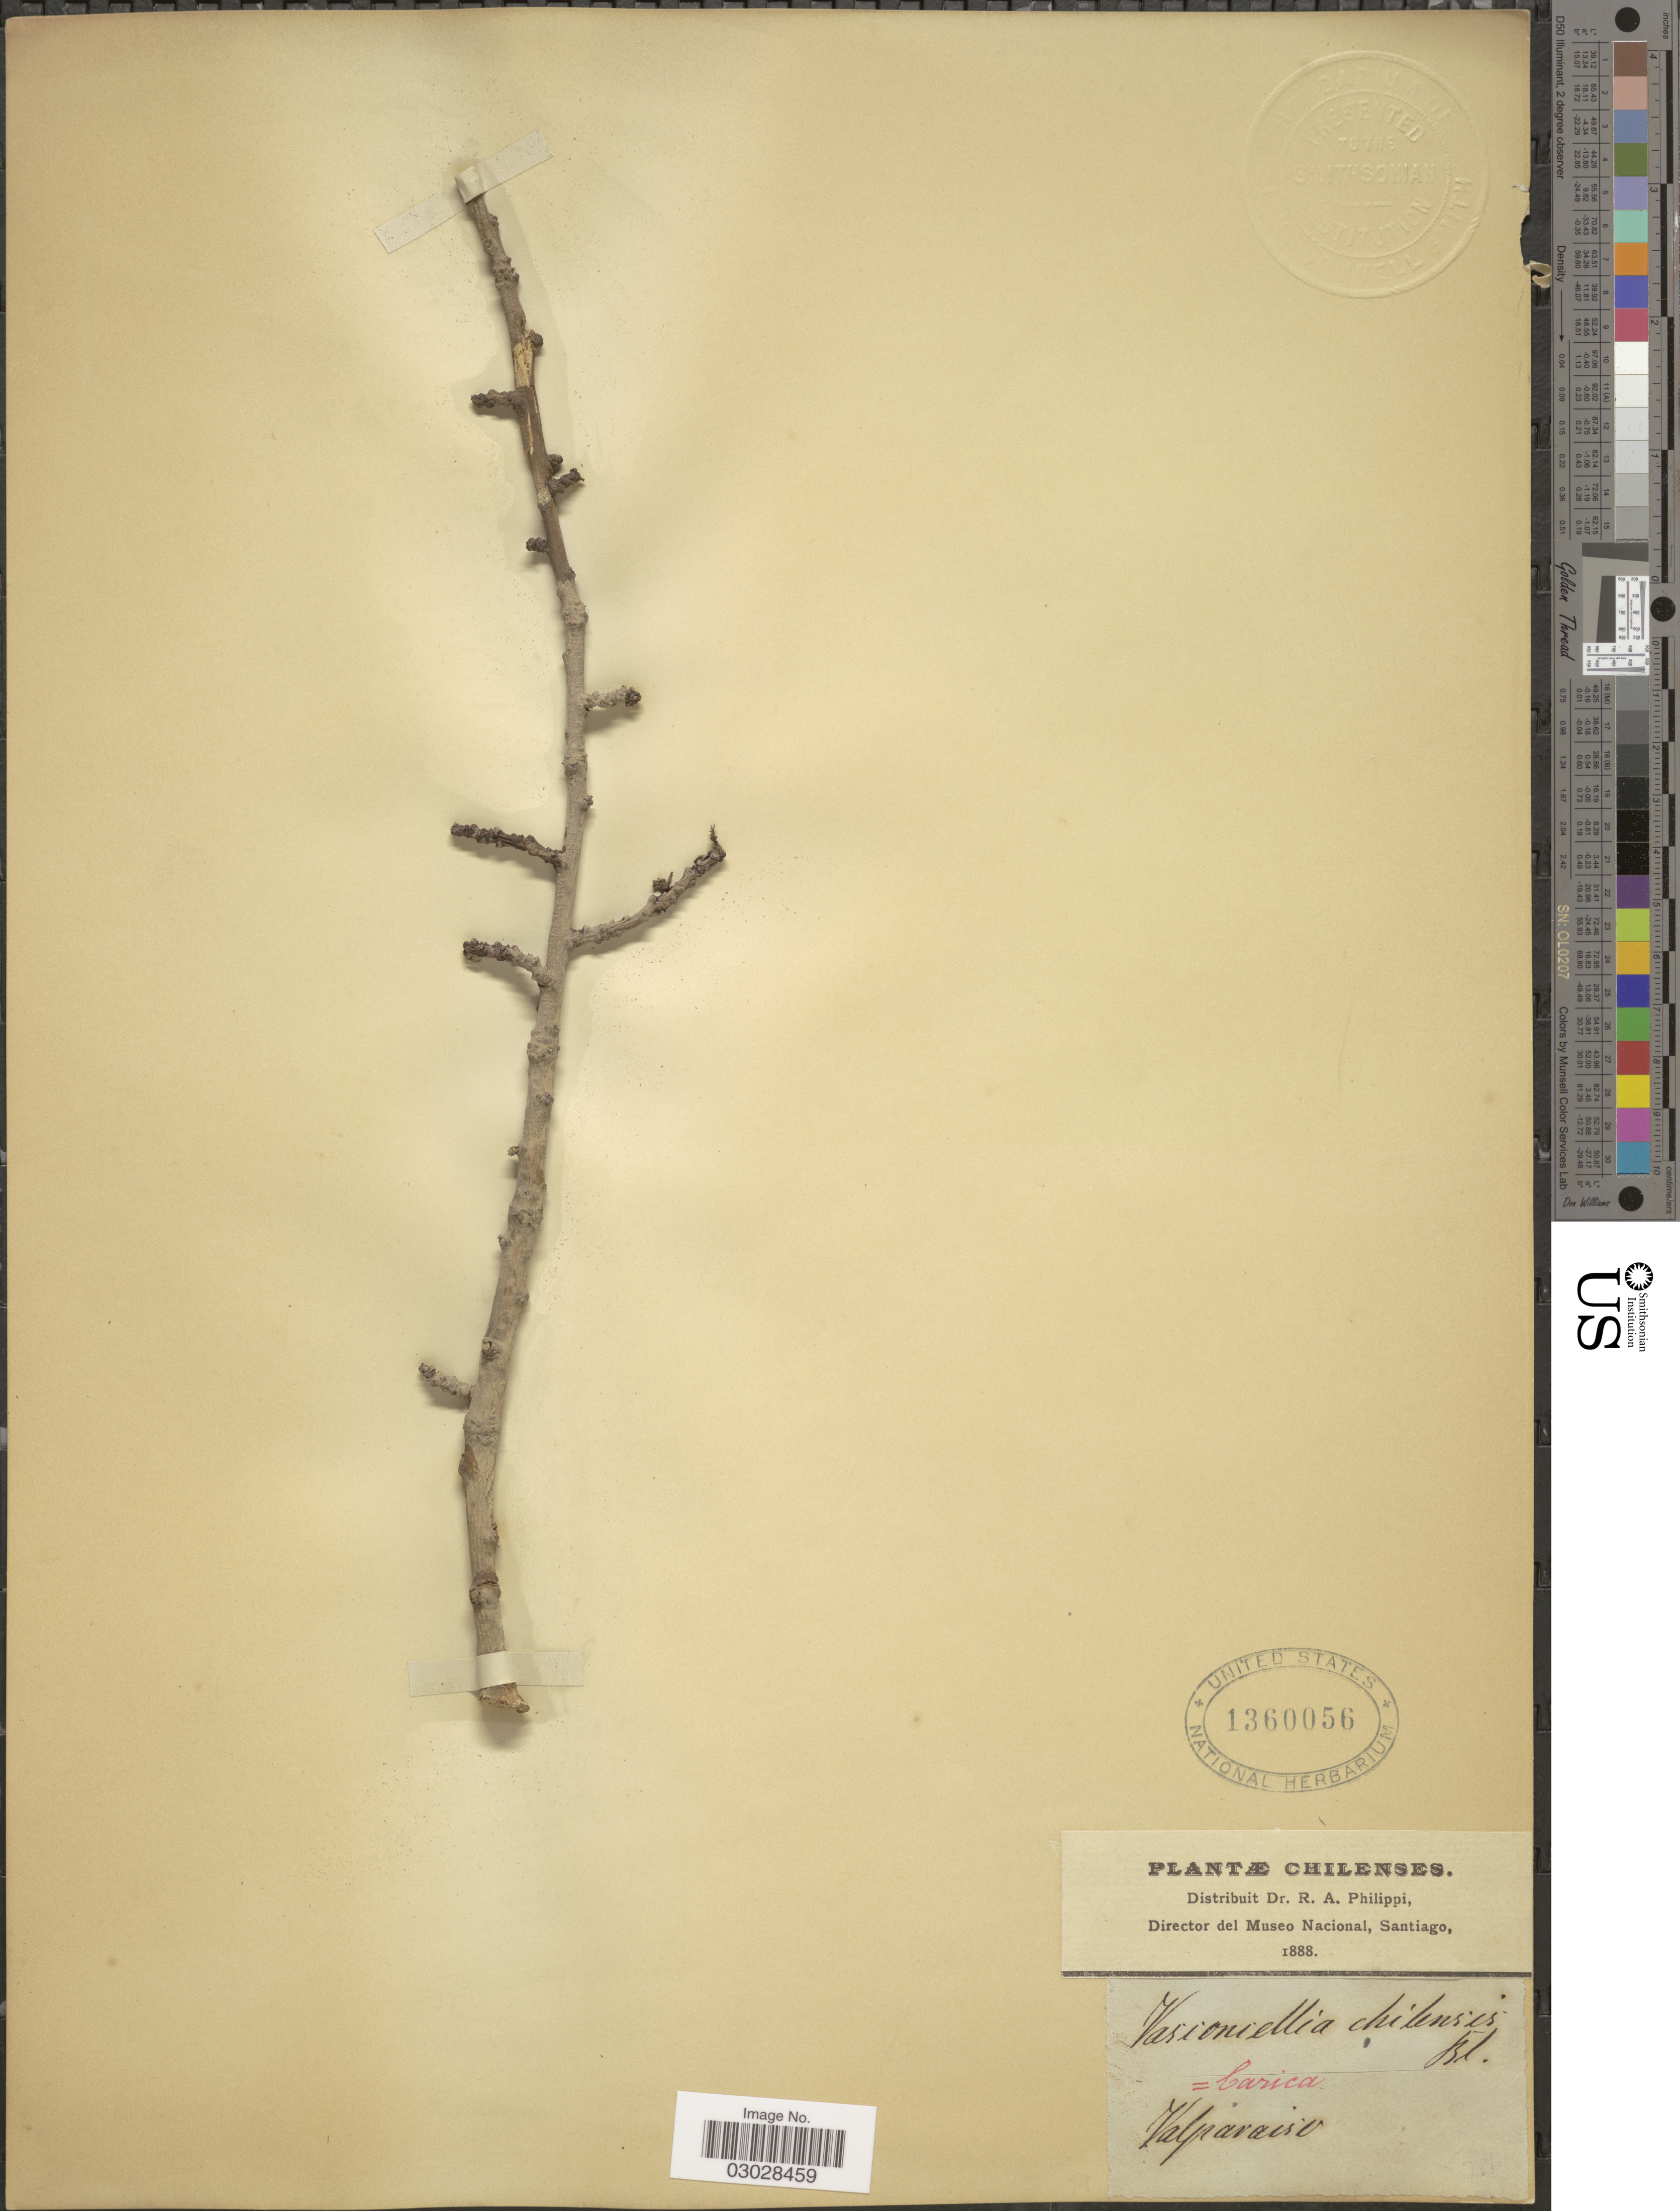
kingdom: Plantae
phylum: Tracheophyta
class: Magnoliopsida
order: Brassicales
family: Caricaceae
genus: Vasconcellea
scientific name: Vasconcellea chilensis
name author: Planch.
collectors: R. A. Philippi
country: Chile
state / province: Valparaíso (V)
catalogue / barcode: US 1360056